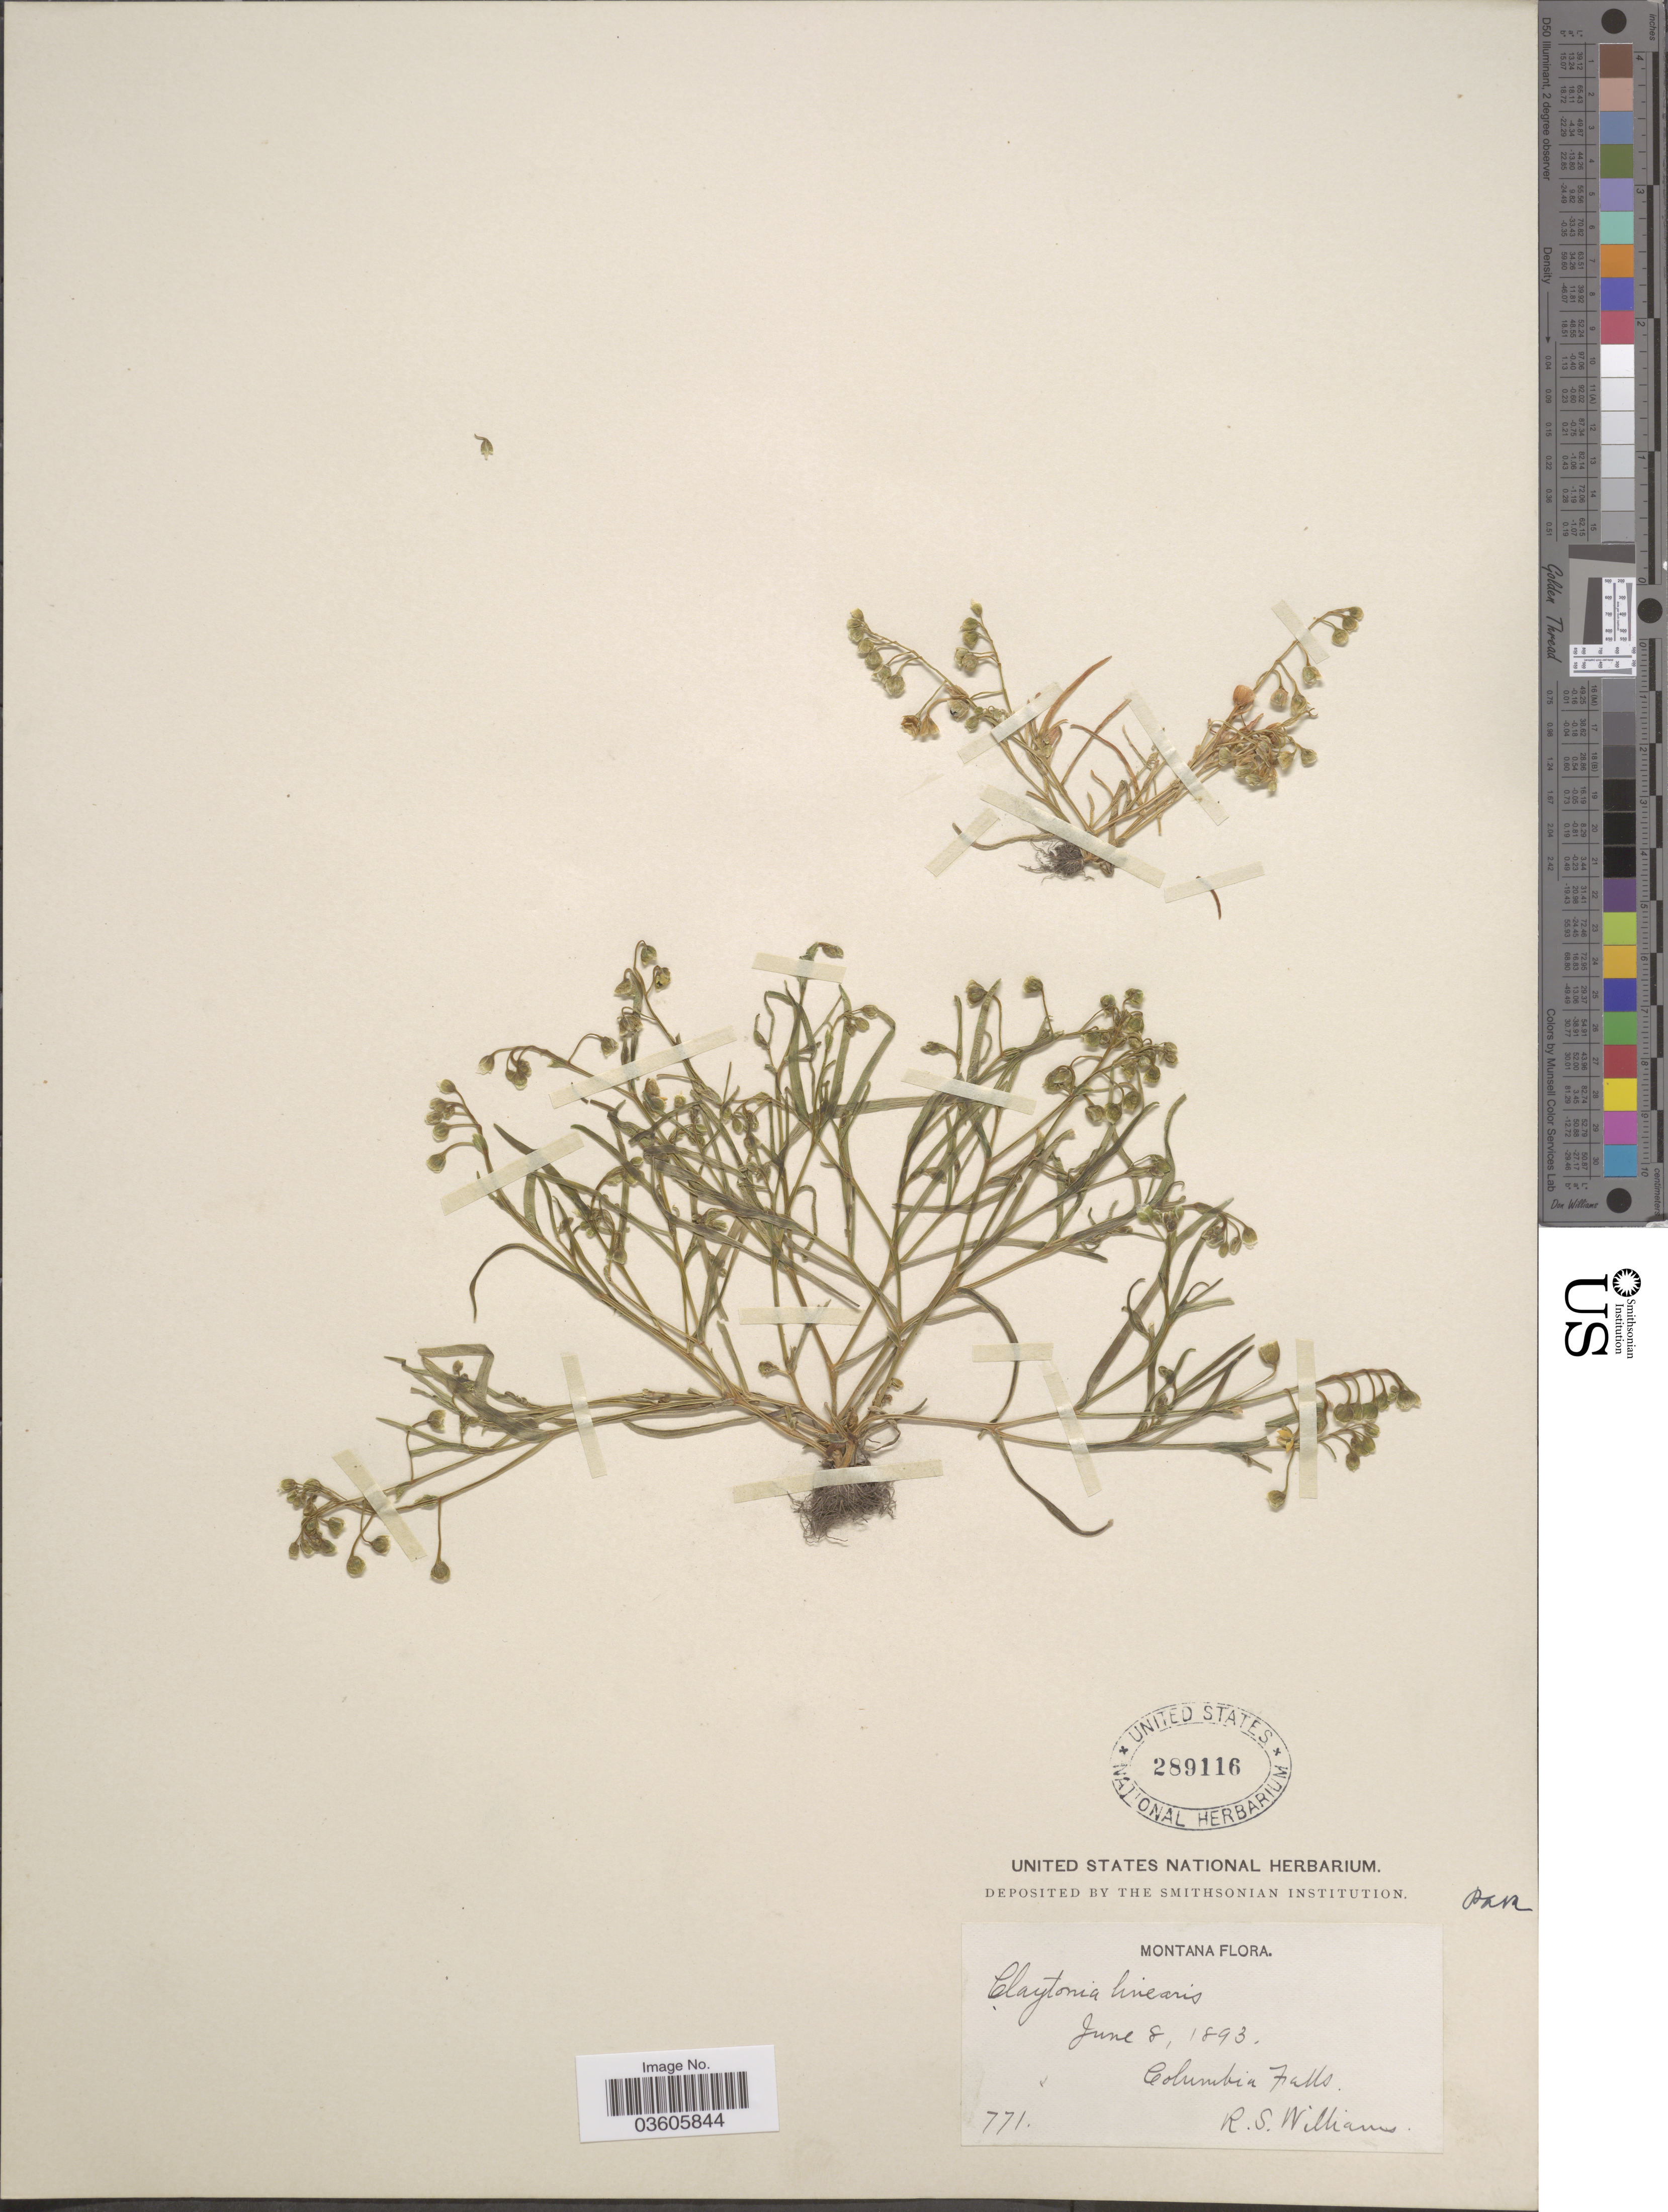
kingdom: Plantae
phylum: Tracheophyta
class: Magnoliopsida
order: Caryophyllales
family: Montiaceae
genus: Montia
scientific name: Montia linearis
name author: (Douglas) Greene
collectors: R. S. Williams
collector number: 771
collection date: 1893-06-08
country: United States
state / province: Montana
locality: Columbia Falls.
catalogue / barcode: US 289116